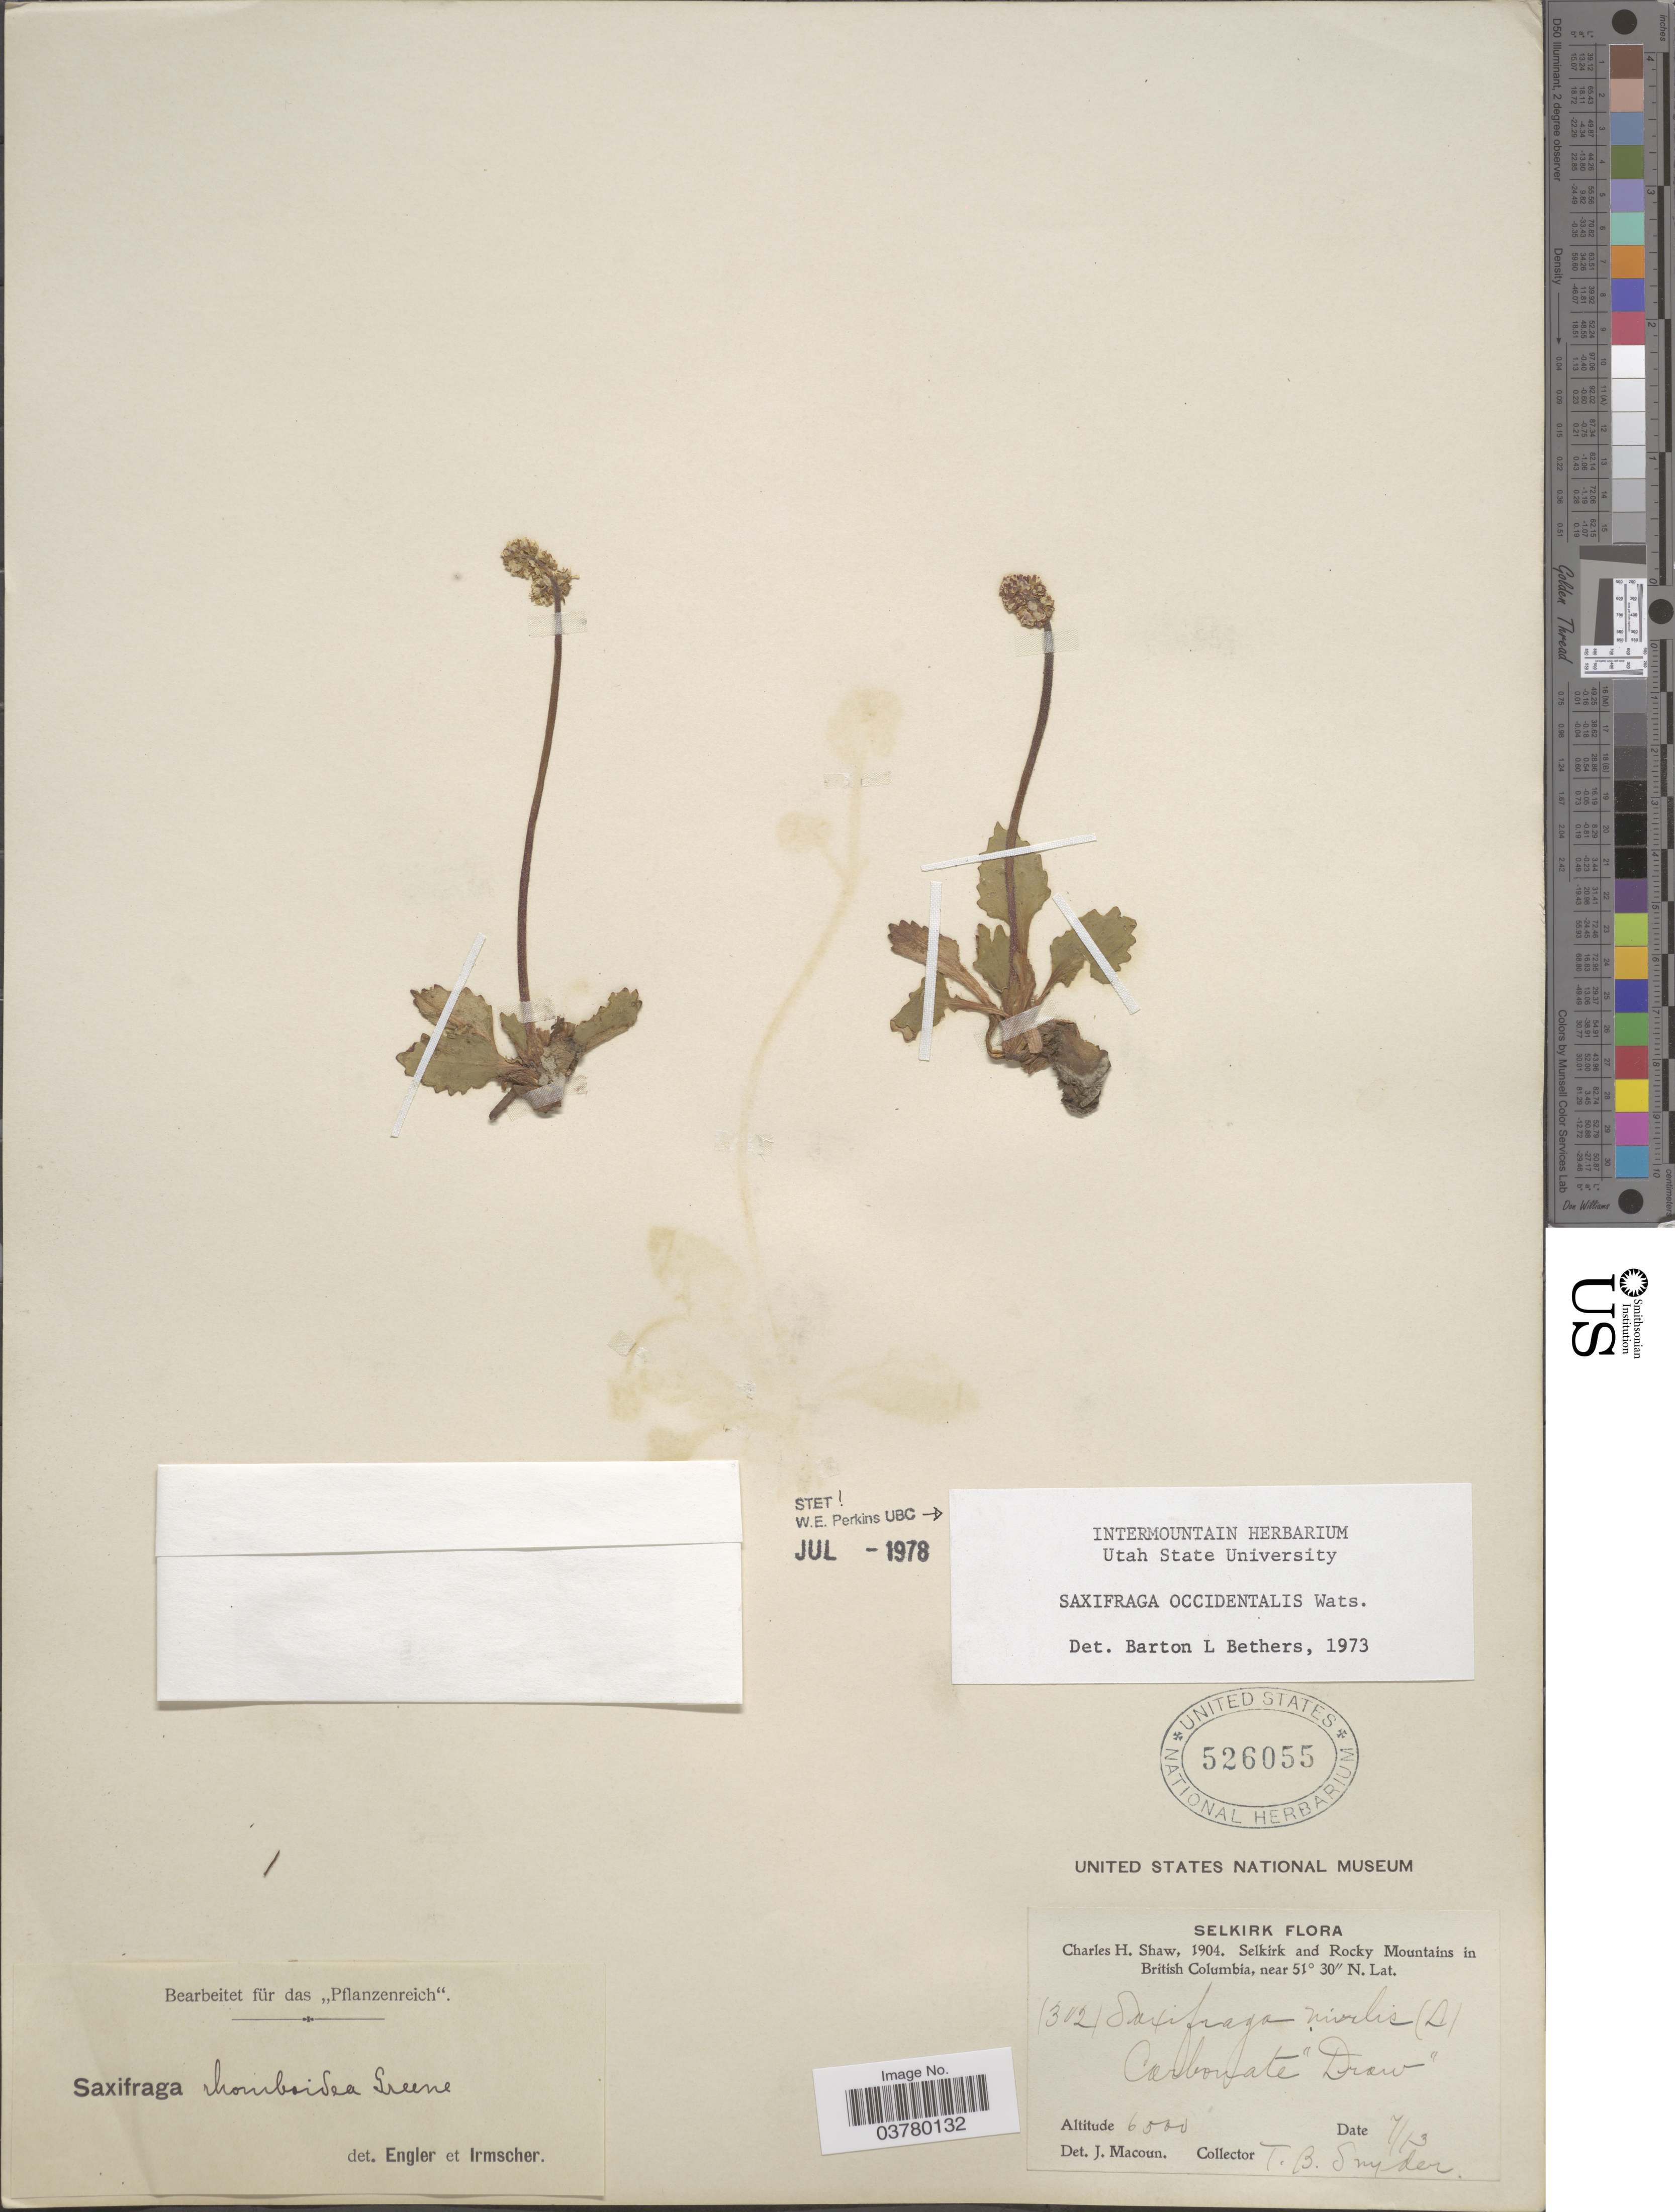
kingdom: Plantae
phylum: Tracheophyta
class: Magnoliopsida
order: Saxifragales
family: Saxifragaceae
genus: Micranthes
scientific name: Micranthes occidentalis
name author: (S. Watson) Small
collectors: T. Snyder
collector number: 13021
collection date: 1904-07-13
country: Canada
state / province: British Columbia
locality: Selkirk. Selkirk and Rocky Mountains. Carbonate "Draw".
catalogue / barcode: US 526055